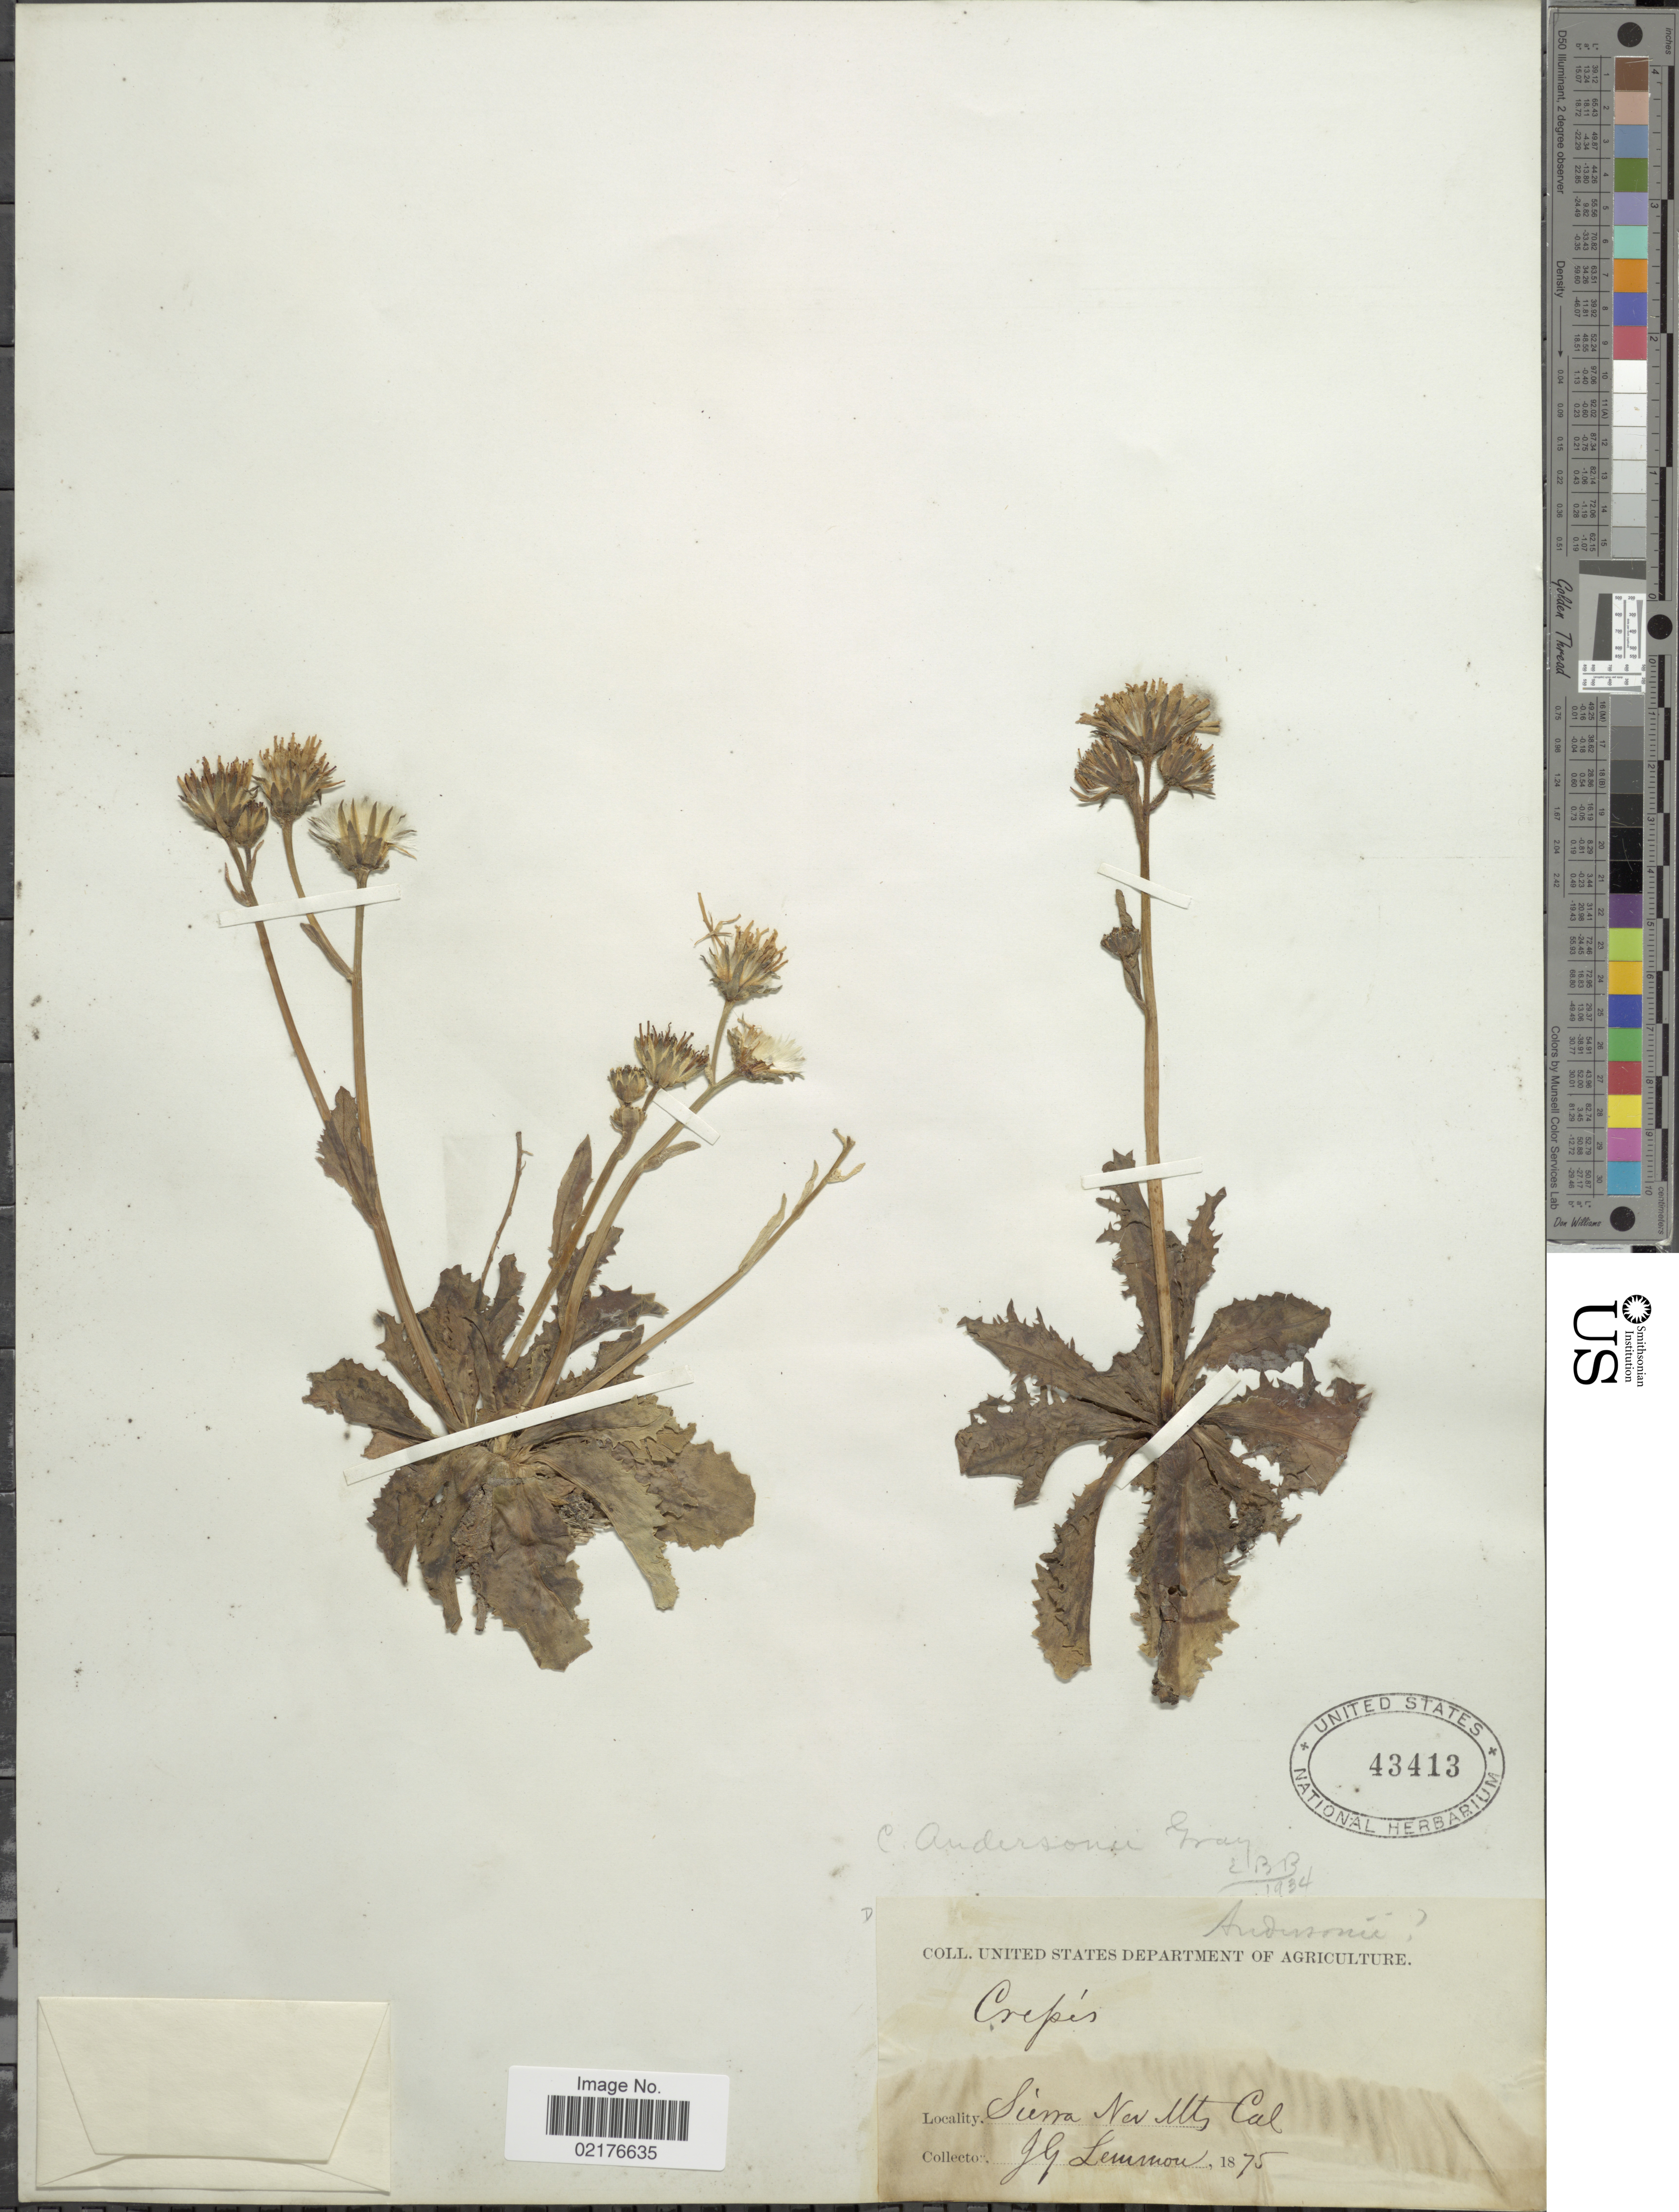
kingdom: Plantae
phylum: Tracheophyta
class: Magnoliopsida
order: Asterales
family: Asteraceae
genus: Crepis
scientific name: Crepis runcinata subsp. andersonii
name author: (A. Gray) Babc. & Stebbins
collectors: J. Lemmon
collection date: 1875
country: United States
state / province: California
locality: Sierra Nev Mts.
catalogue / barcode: US 43413